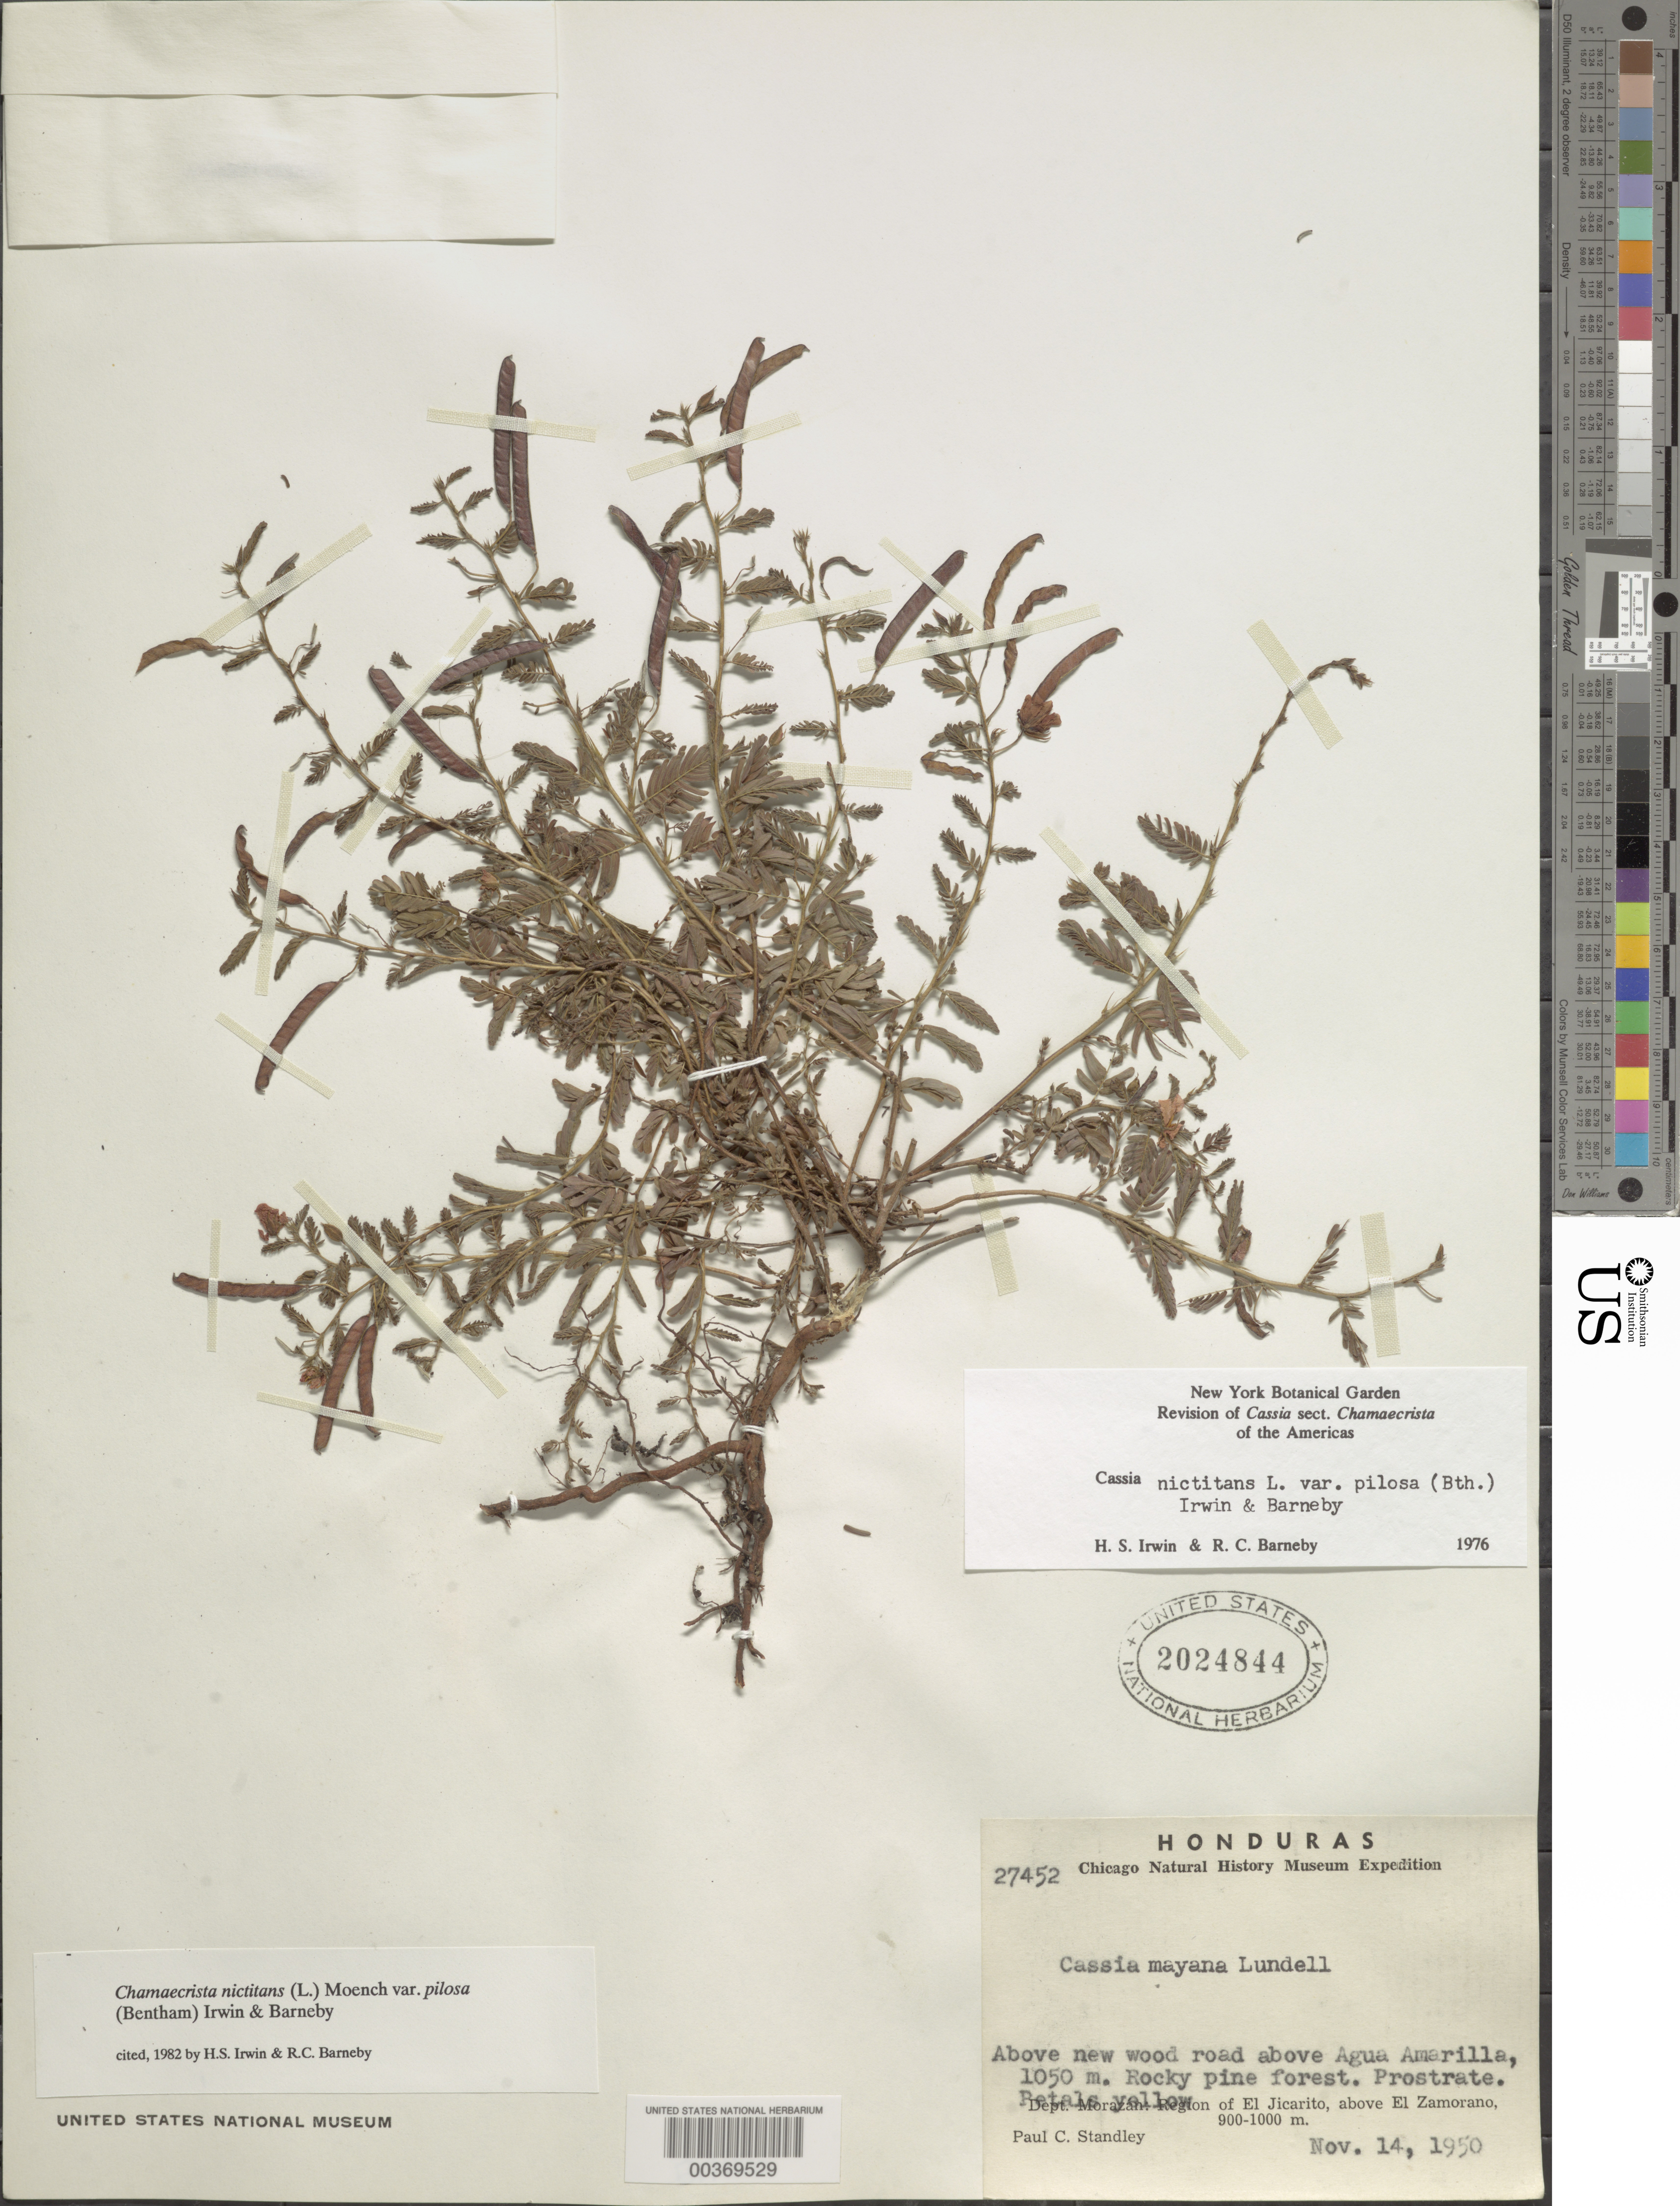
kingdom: Plantae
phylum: Tracheophyta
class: Magnoliopsida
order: Fabales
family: Fabaceae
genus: Chamaecrista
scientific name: Chamaecrista nictitans var. pilosa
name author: (Benth.) H.S. Irwin & Barneby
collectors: P. C. Standley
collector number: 27452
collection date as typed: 14 Nov 1950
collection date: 1950-11-14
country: Honduras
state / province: Fco. Morazán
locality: Region of El Jicarito, above El Zamorano ; above new wood road above Agua Amarilla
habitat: Rocky pine forest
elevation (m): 1050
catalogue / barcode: US 2024844